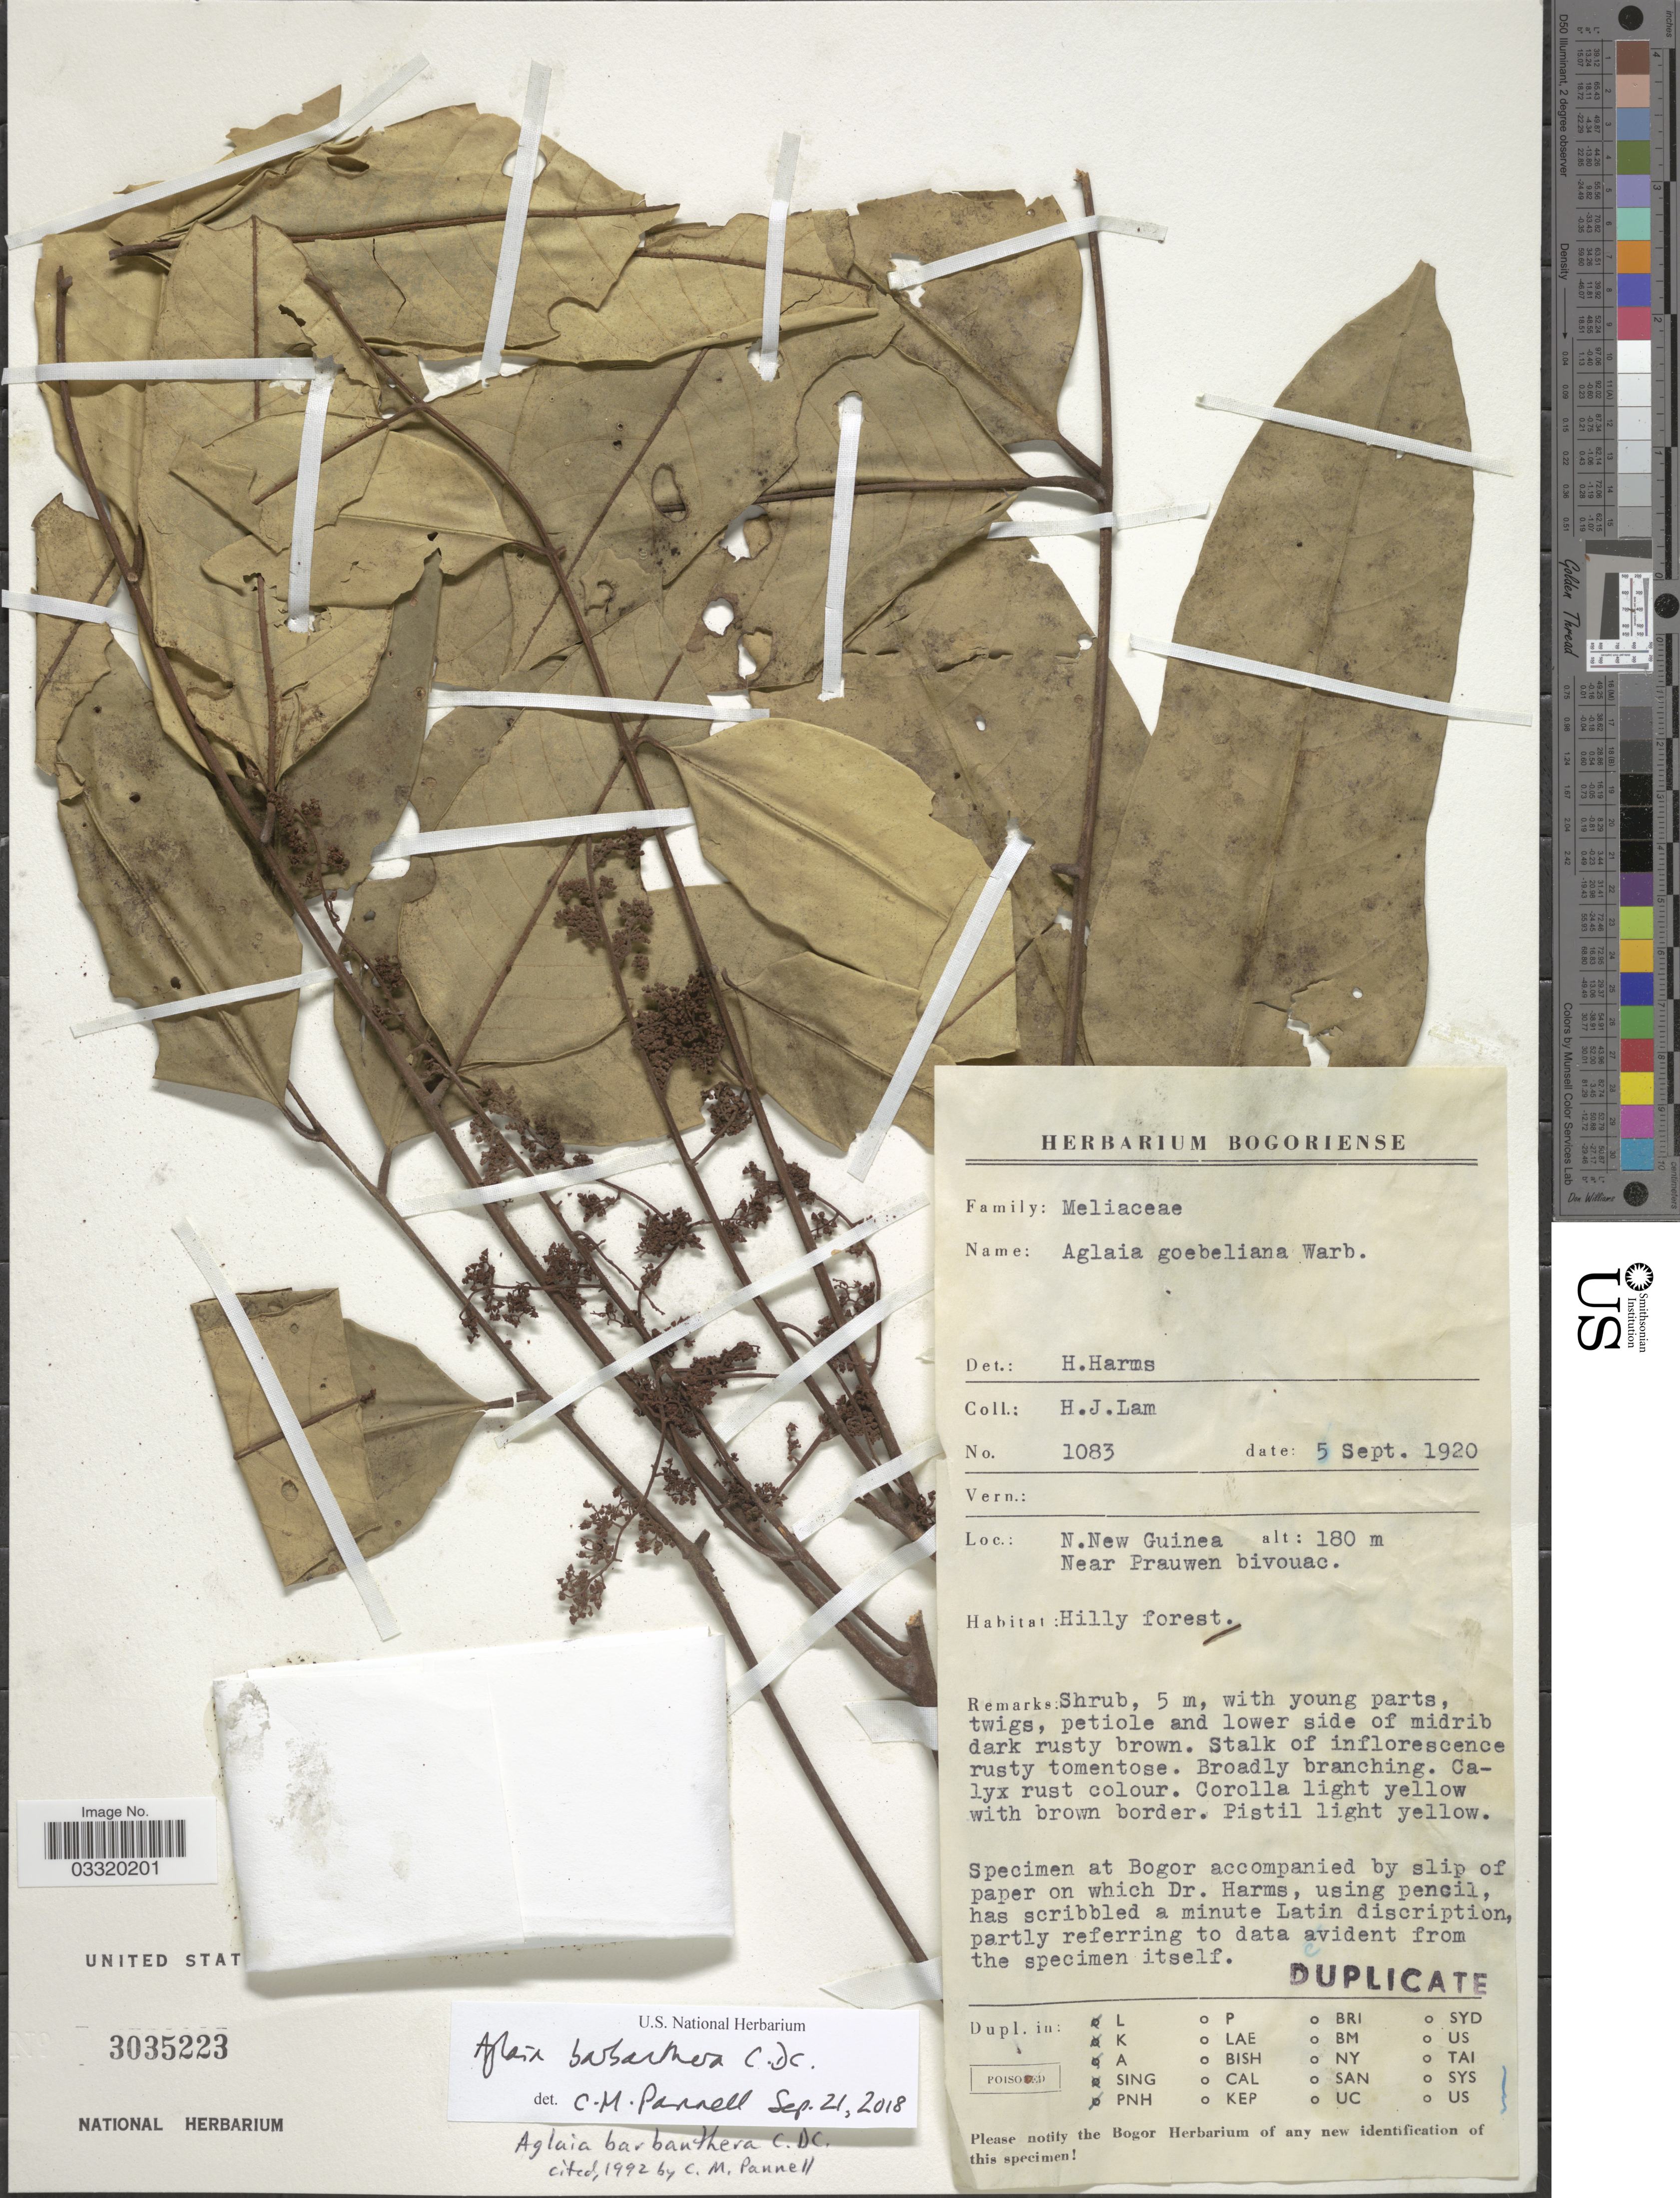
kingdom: Plantae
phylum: Tracheophyta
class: Magnoliopsida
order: Sapindales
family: Meliaceae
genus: Aglaia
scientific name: Aglaia barbanthera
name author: DC.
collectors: H. J. Lam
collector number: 1083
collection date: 1920-09-05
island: New Guinea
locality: N. New Guinea. Near Prauwen bivouac.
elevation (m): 180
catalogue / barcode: US 3035223